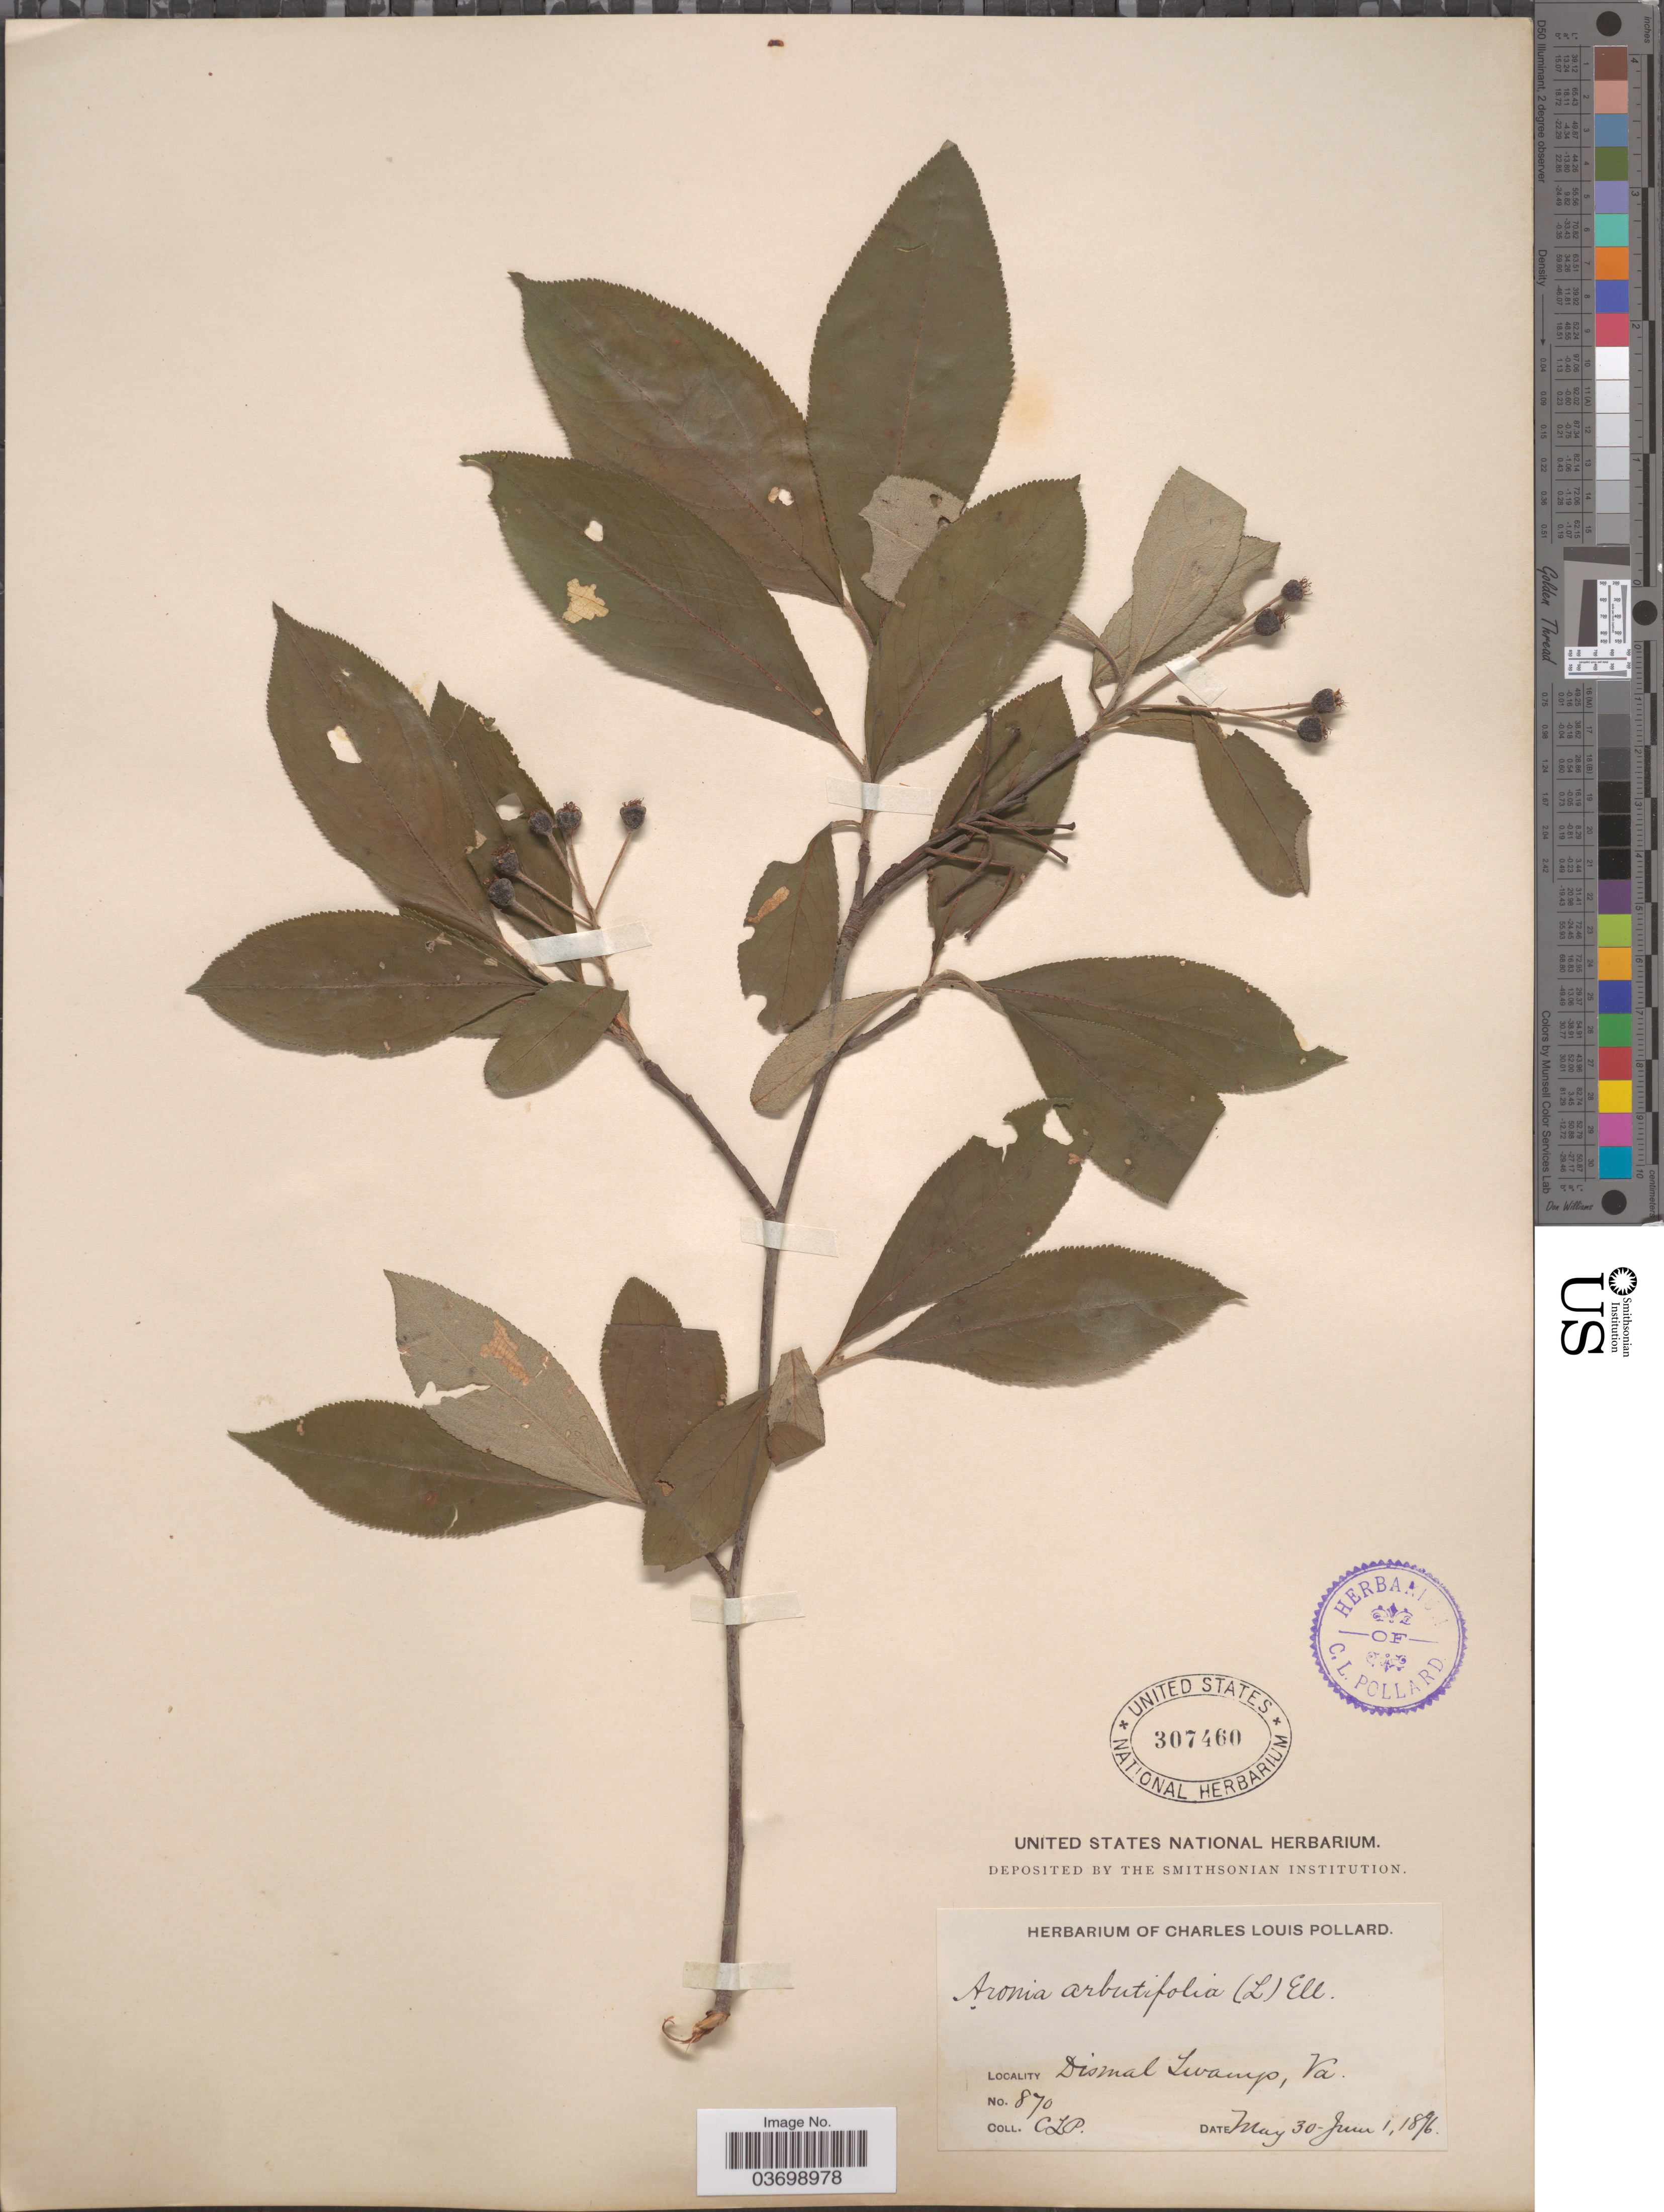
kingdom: Plantae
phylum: Tracheophyta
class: Magnoliopsida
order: Rosales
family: Rosaceae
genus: Aronia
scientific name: Aronia arbutifolia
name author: (L.) Pers.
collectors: C. L. Pollard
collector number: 870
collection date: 1896-05-30/1896-06-01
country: United States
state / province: Virginia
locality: Dismal Swamp.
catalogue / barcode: US 307460